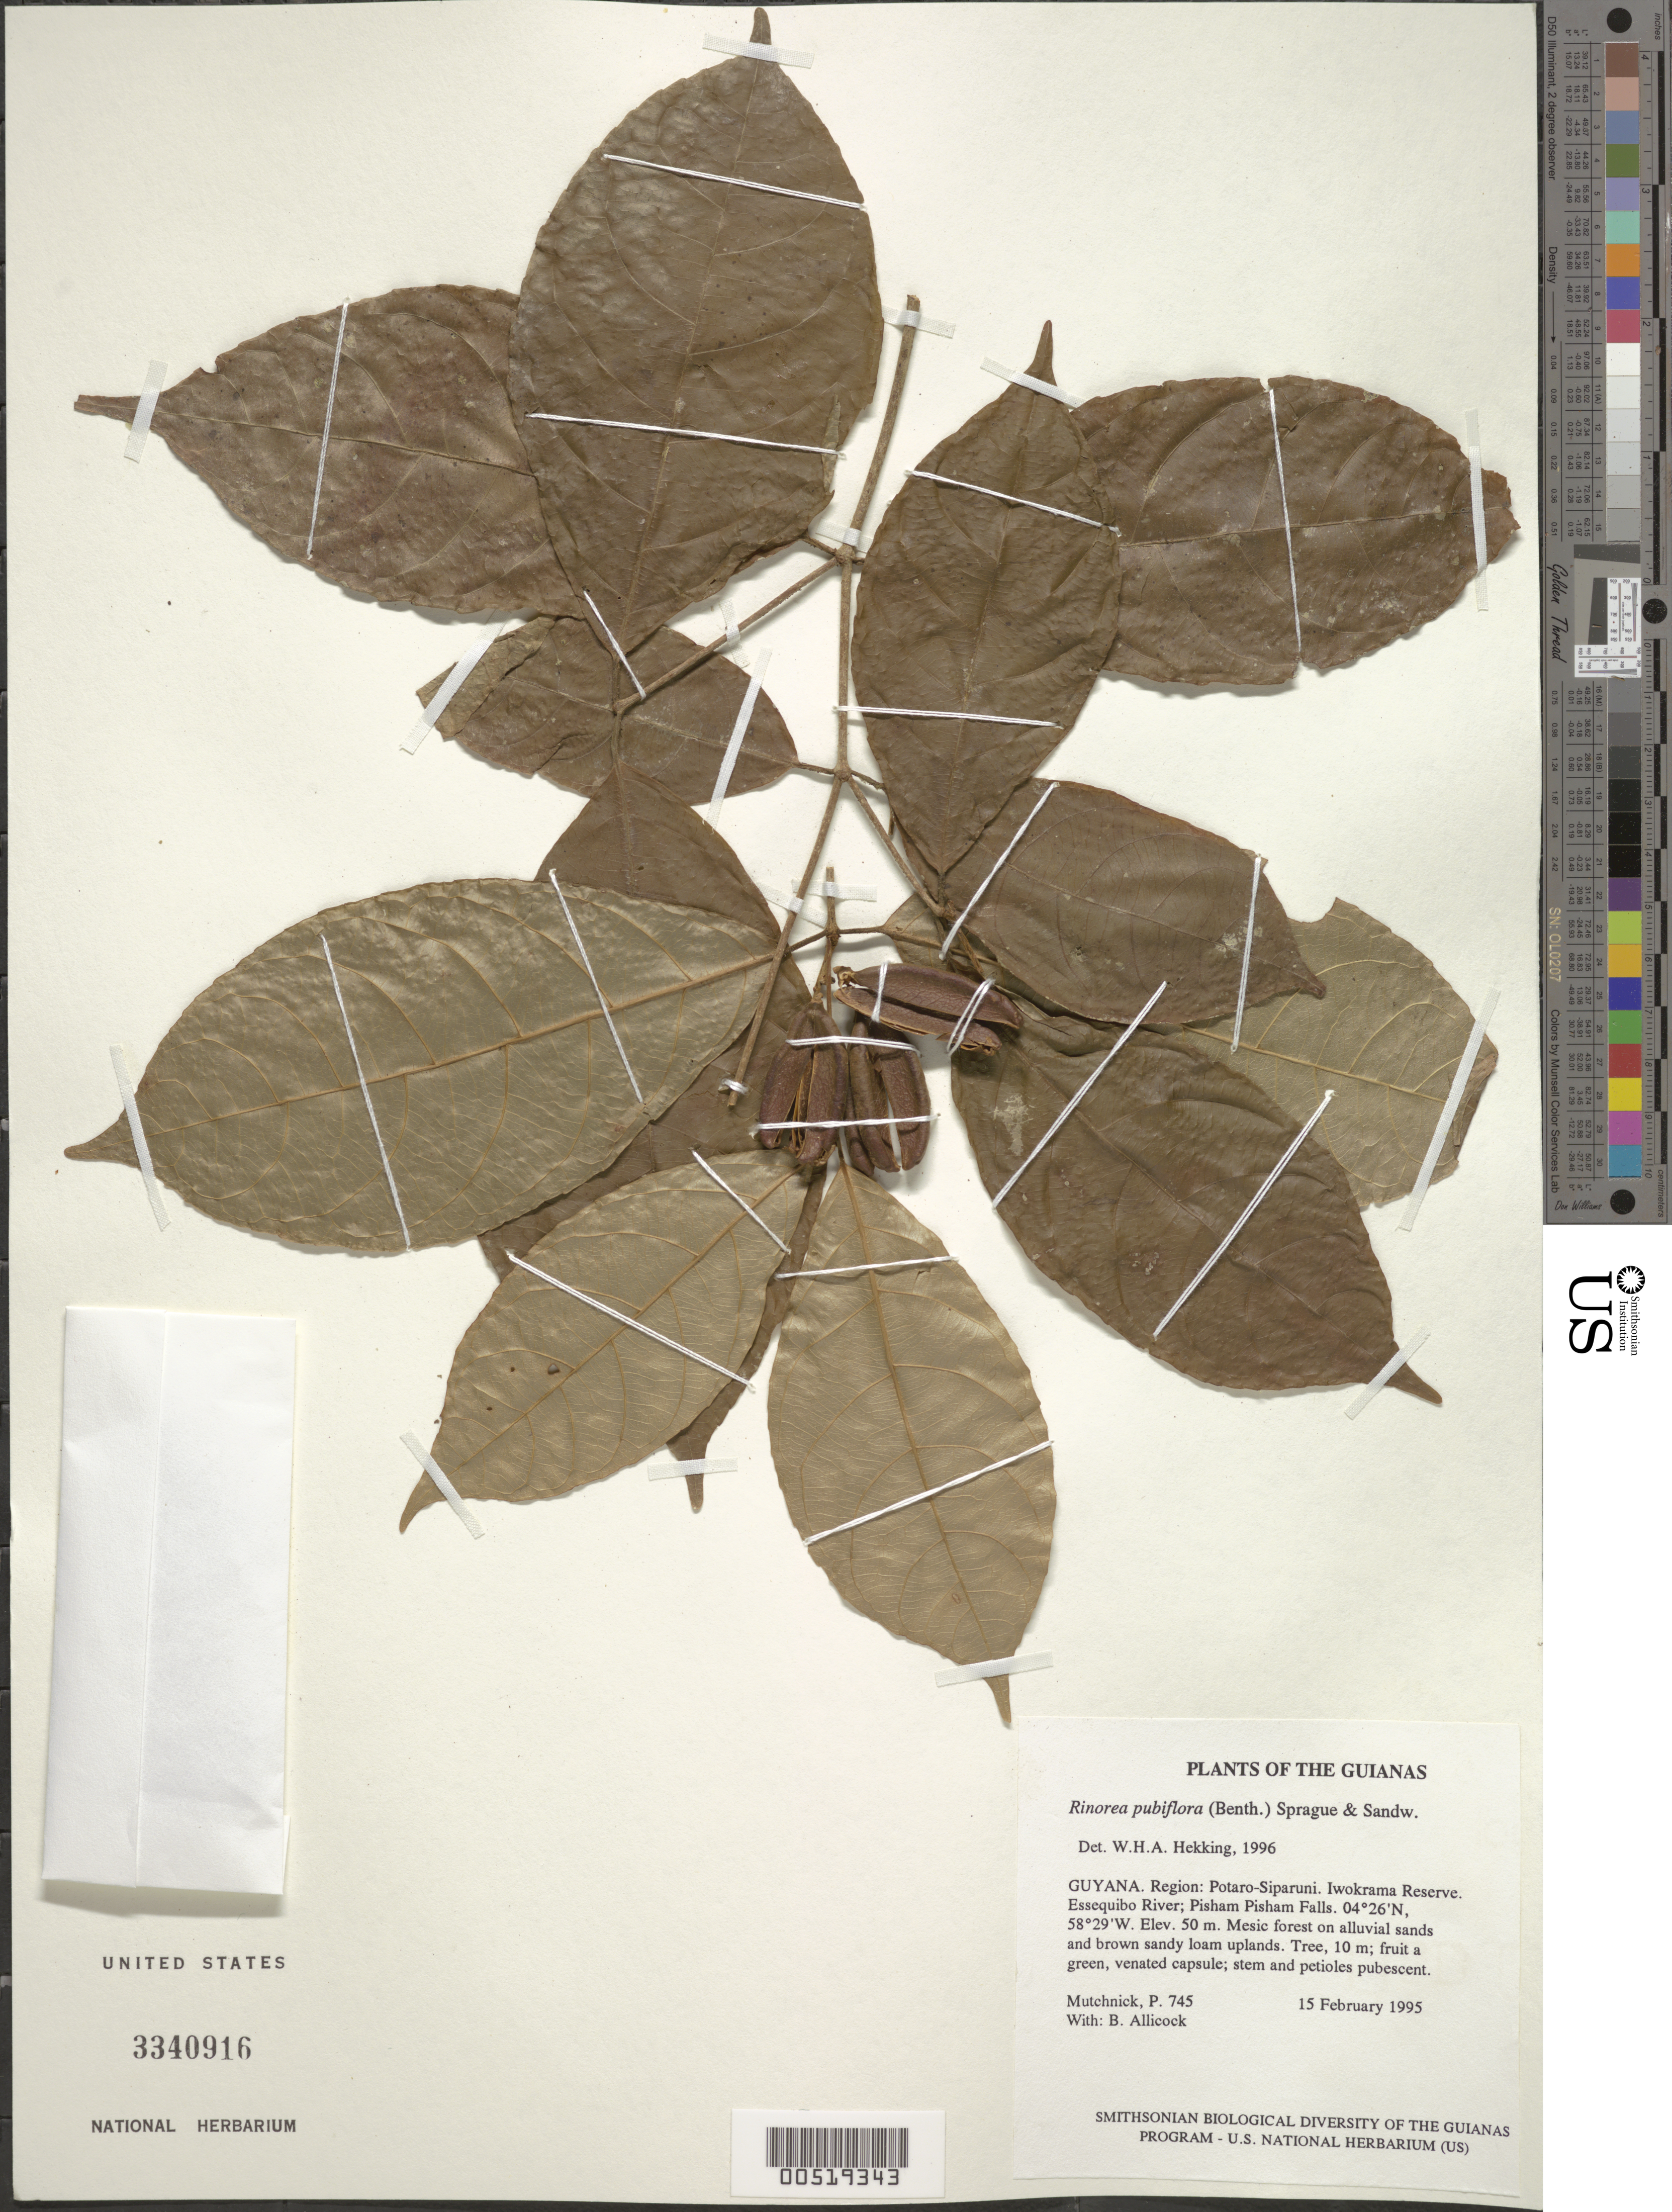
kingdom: Plantae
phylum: Tracheophyta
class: Magnoliopsida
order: Malpighiales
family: Violaceae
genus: Rinorea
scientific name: Rinorea pubiflora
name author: (Benth.) Sprague & Sandwith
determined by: Hekking, W. H. A.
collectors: P. Mutchnick & B. Allicock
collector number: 745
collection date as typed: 15 February 1995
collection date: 1995-02-15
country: Guyana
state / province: Potaro-Siparuni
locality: Iwokrama Reserve. Essequibo River; Pisham Pisham Falls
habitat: Mesic forest on alluvial sands and brown sandy loam uplands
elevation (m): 50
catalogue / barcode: US 3340916